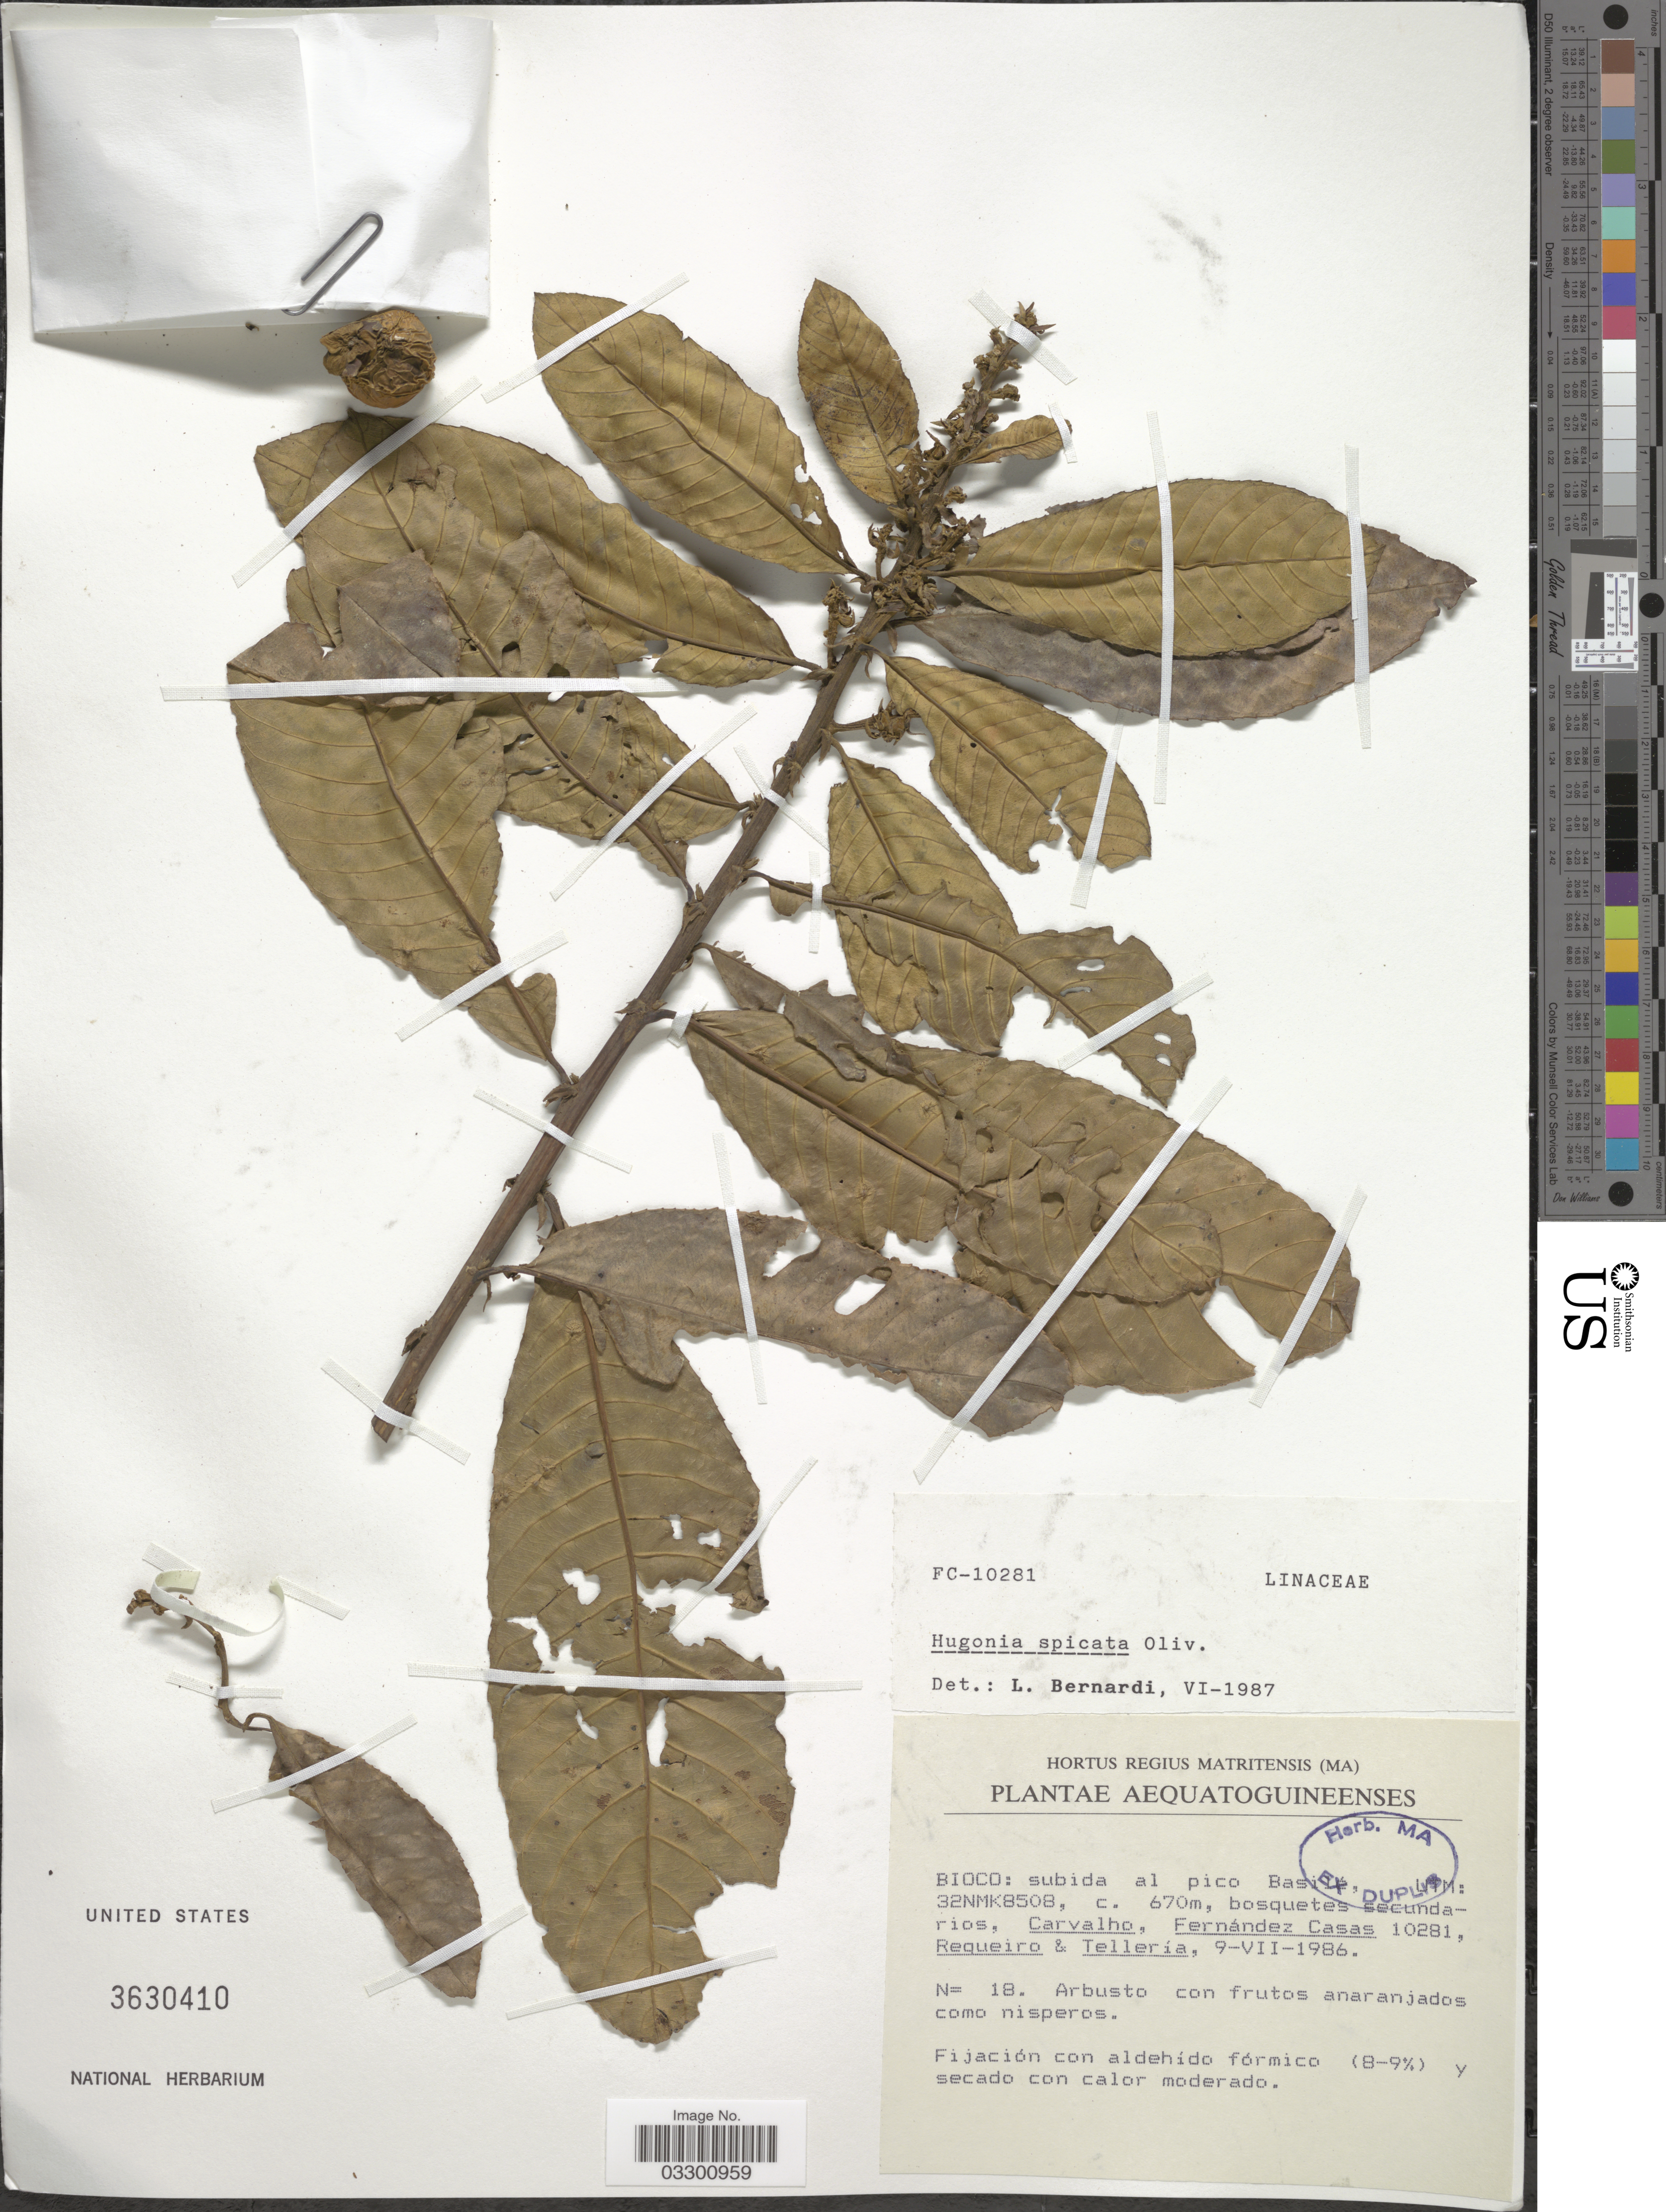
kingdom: Plantae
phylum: Tracheophyta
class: Magnoliopsida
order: Malpighiales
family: Linaceae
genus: Hugonia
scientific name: Hugonia spicata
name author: Oliv.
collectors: Carvalho, --, F. Casas, Requeiro, -- & -. Telleria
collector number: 10281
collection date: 1986-07-09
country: Equatorial Guinea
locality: Aequatoguineenses. Bioco: subida al pico Basil, UTM: 32NMK8508.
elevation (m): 670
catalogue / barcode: US 3630410